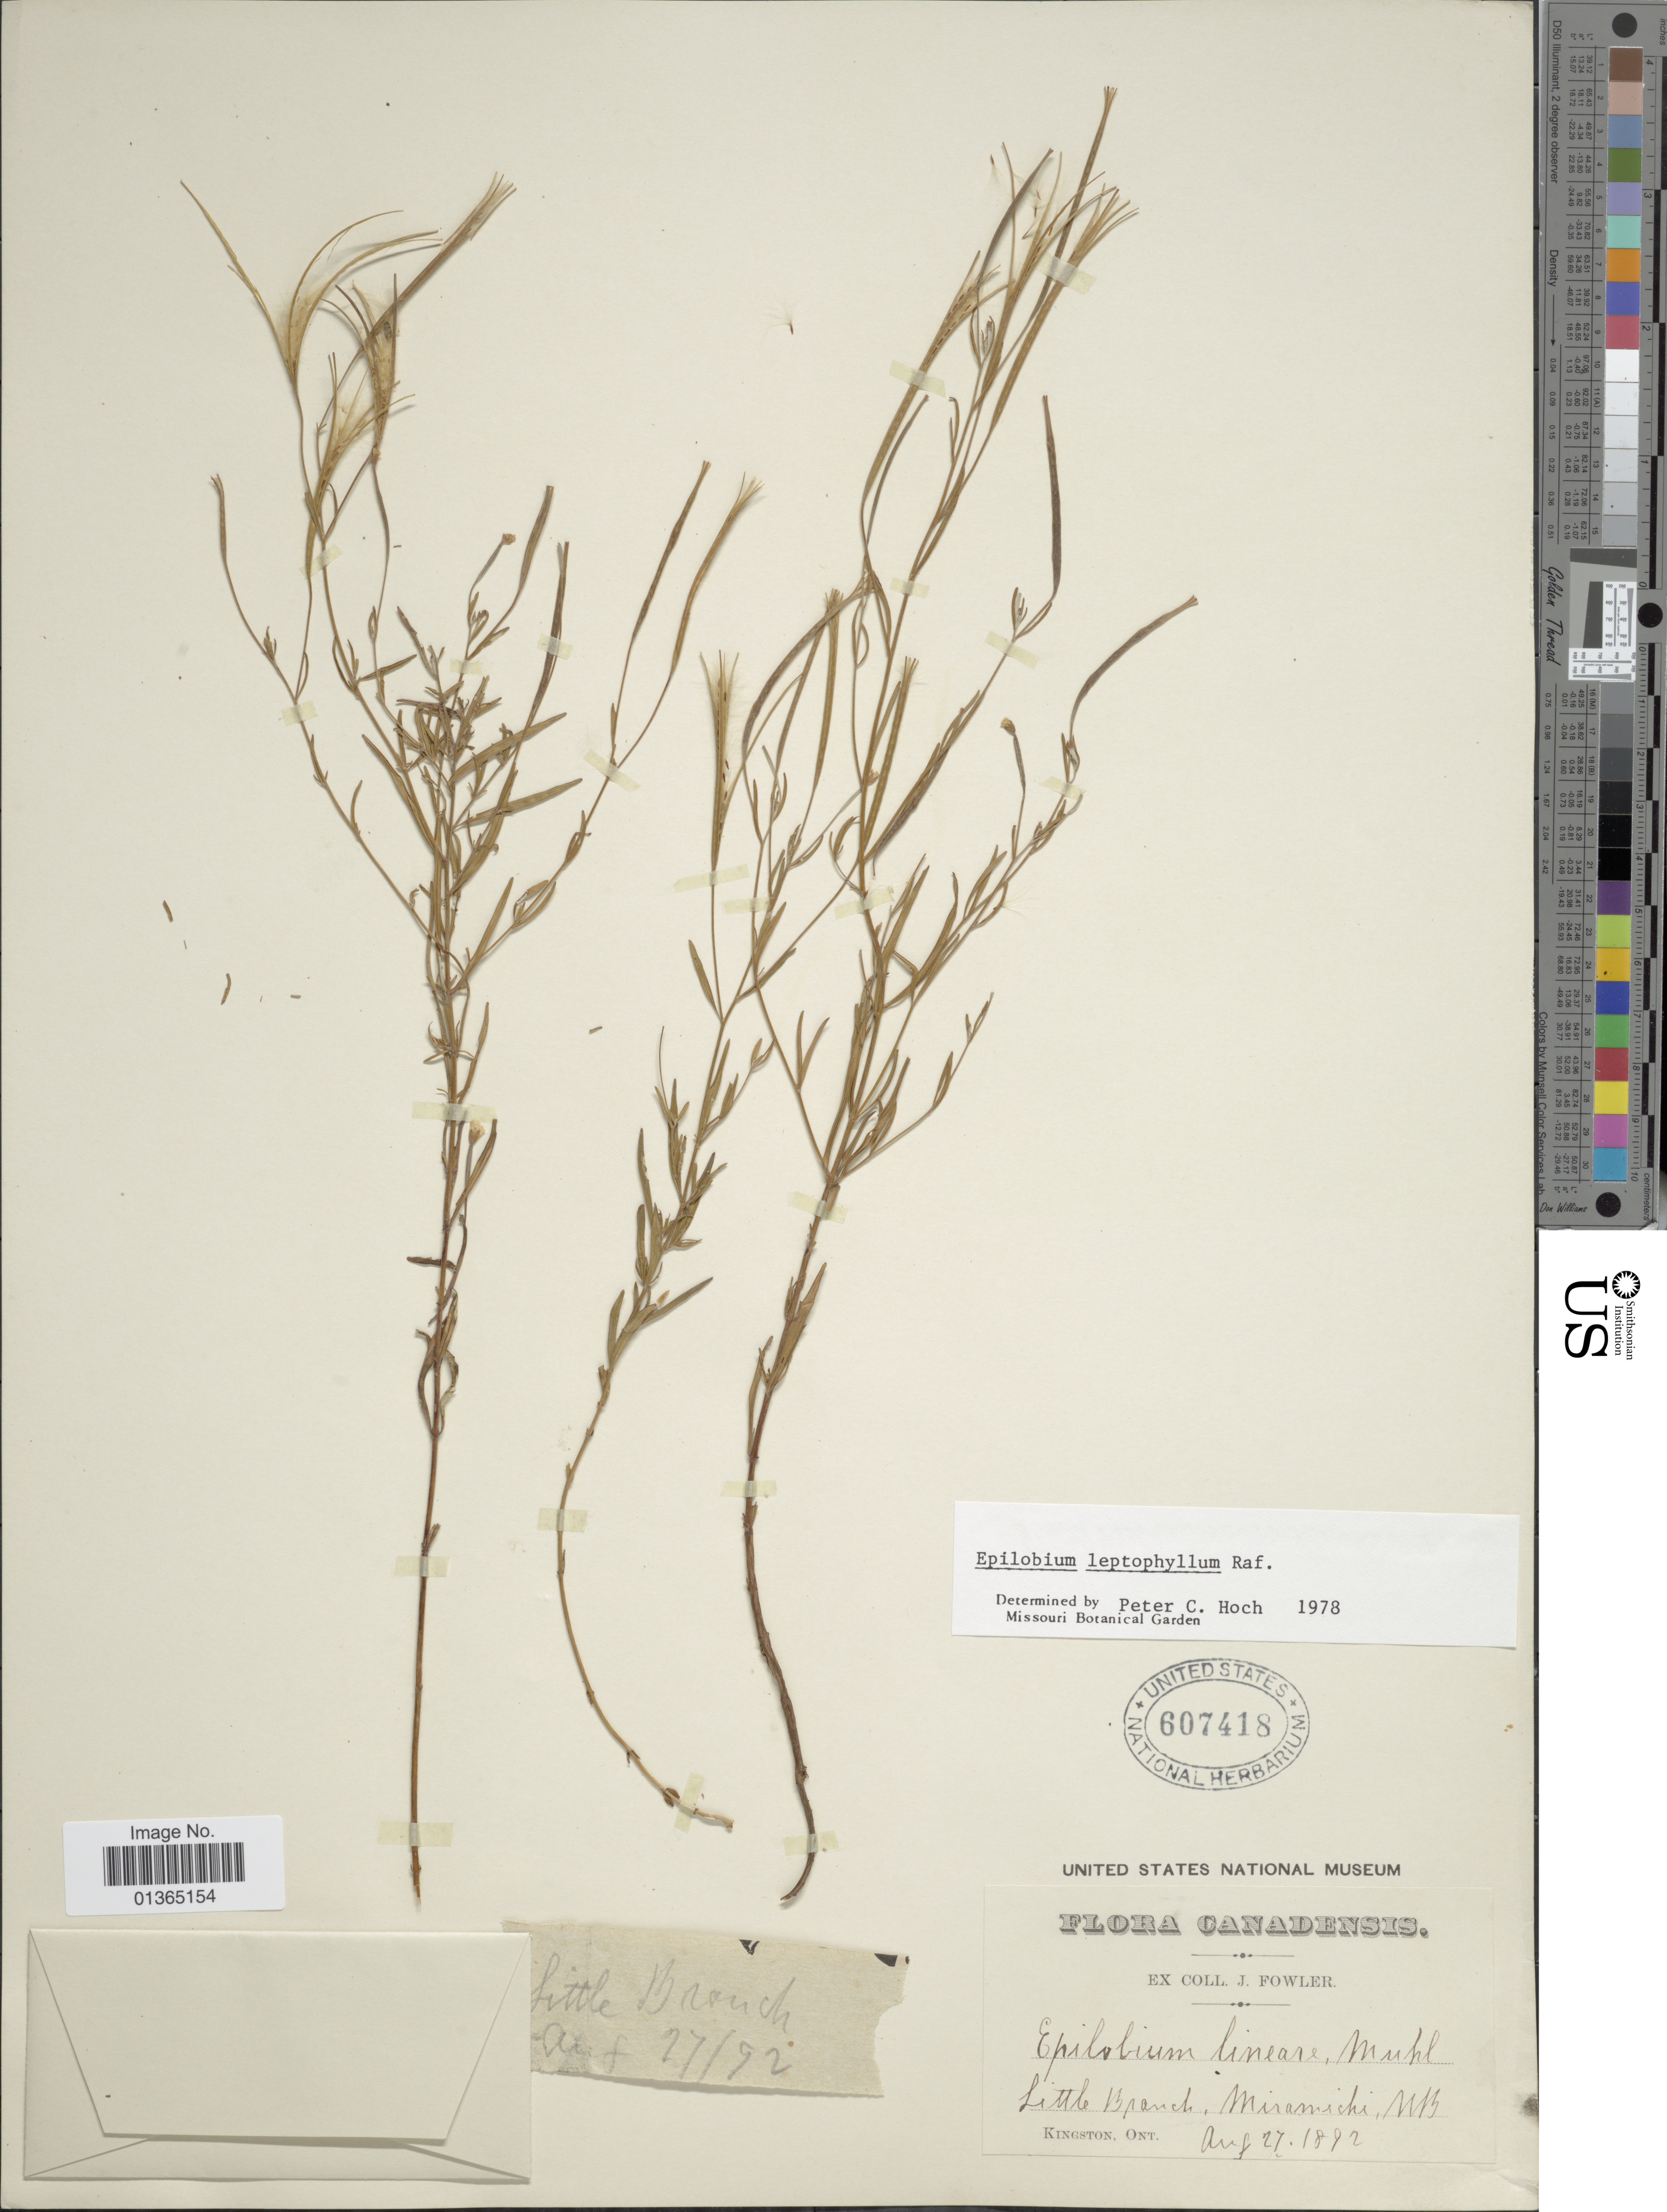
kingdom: Plantae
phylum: Tracheophyta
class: Magnoliopsida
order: Myrtales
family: Onagraceae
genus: Epilobium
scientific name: Epilobium leptophyllum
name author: Raf.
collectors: J. P. Fowler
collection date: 1892-08-27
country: Canada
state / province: New Brunswick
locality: Little Branch, Miramichi.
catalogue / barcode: US 607418